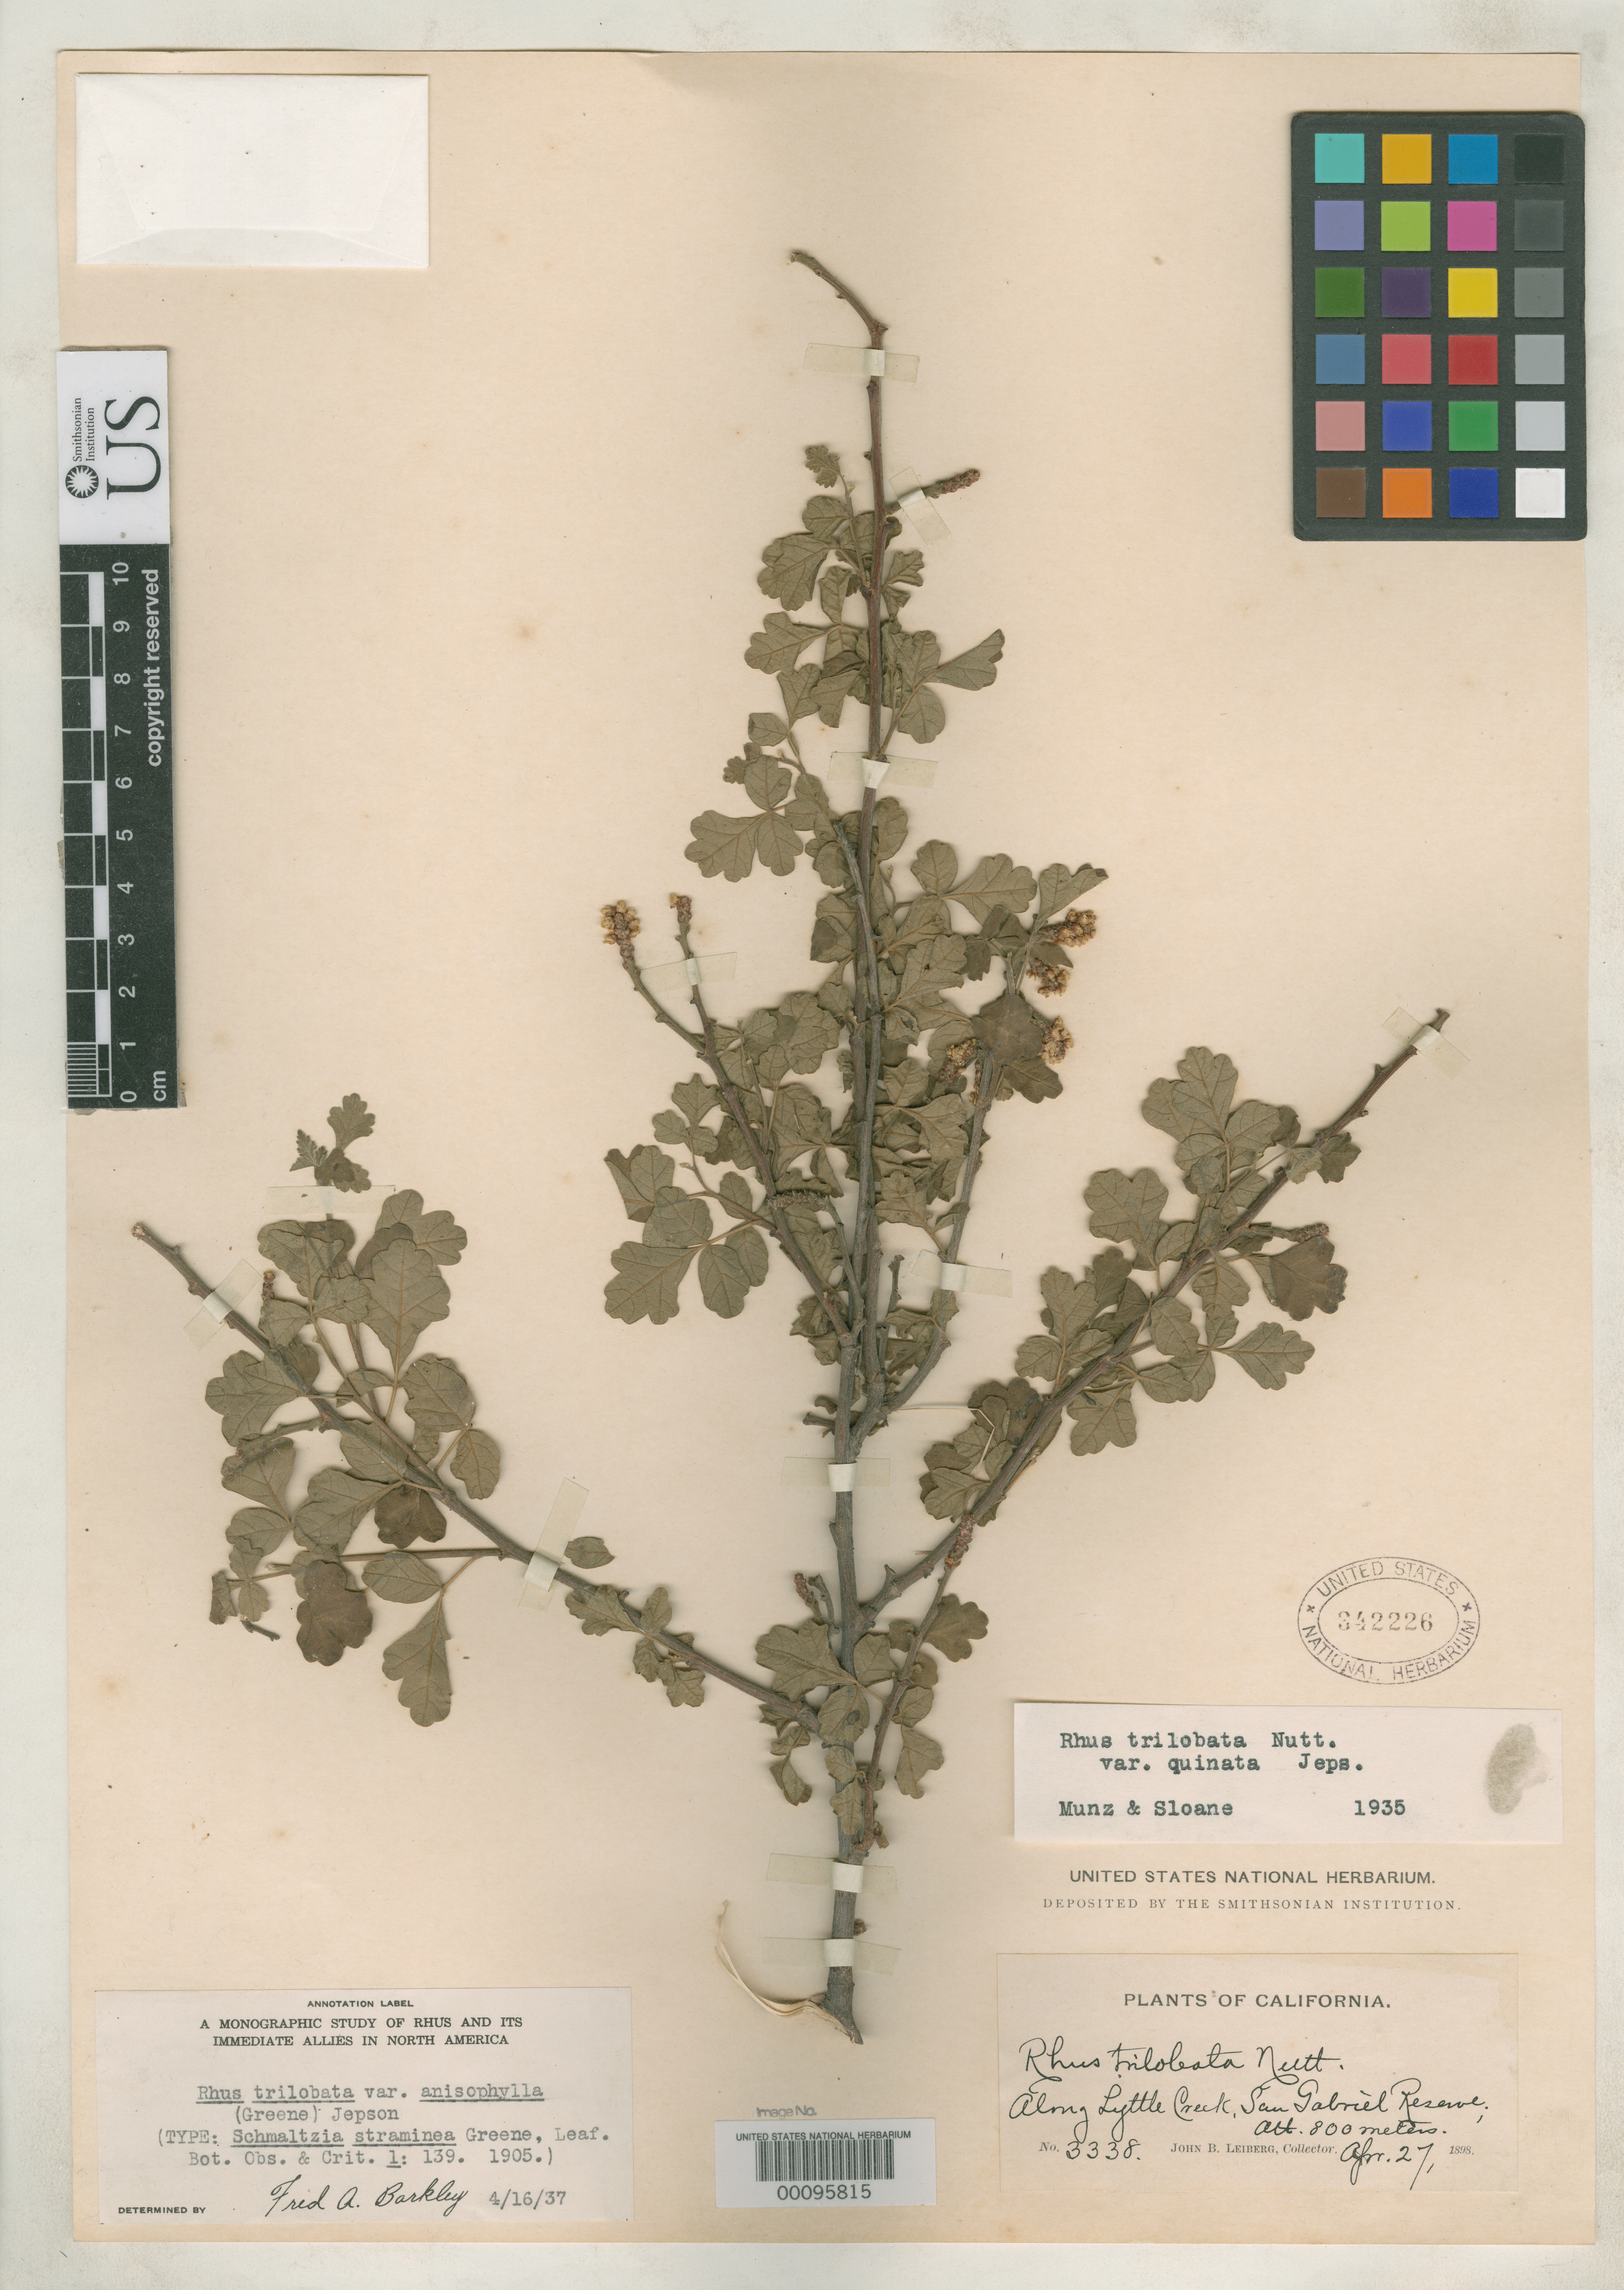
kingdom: Plantae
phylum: Tracheophyta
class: Magnoliopsida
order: Sapindales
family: Anacardiaceae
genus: Schmaltzia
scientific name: Schmaltzia straminea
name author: Greene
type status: Holotype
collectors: J. Leiberg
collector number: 3338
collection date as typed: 27 Apr 1898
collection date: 1898-04-27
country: United States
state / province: California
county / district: Los Angeles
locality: Lyttle Creek, San Gabriel Reserve.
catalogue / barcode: US 342226